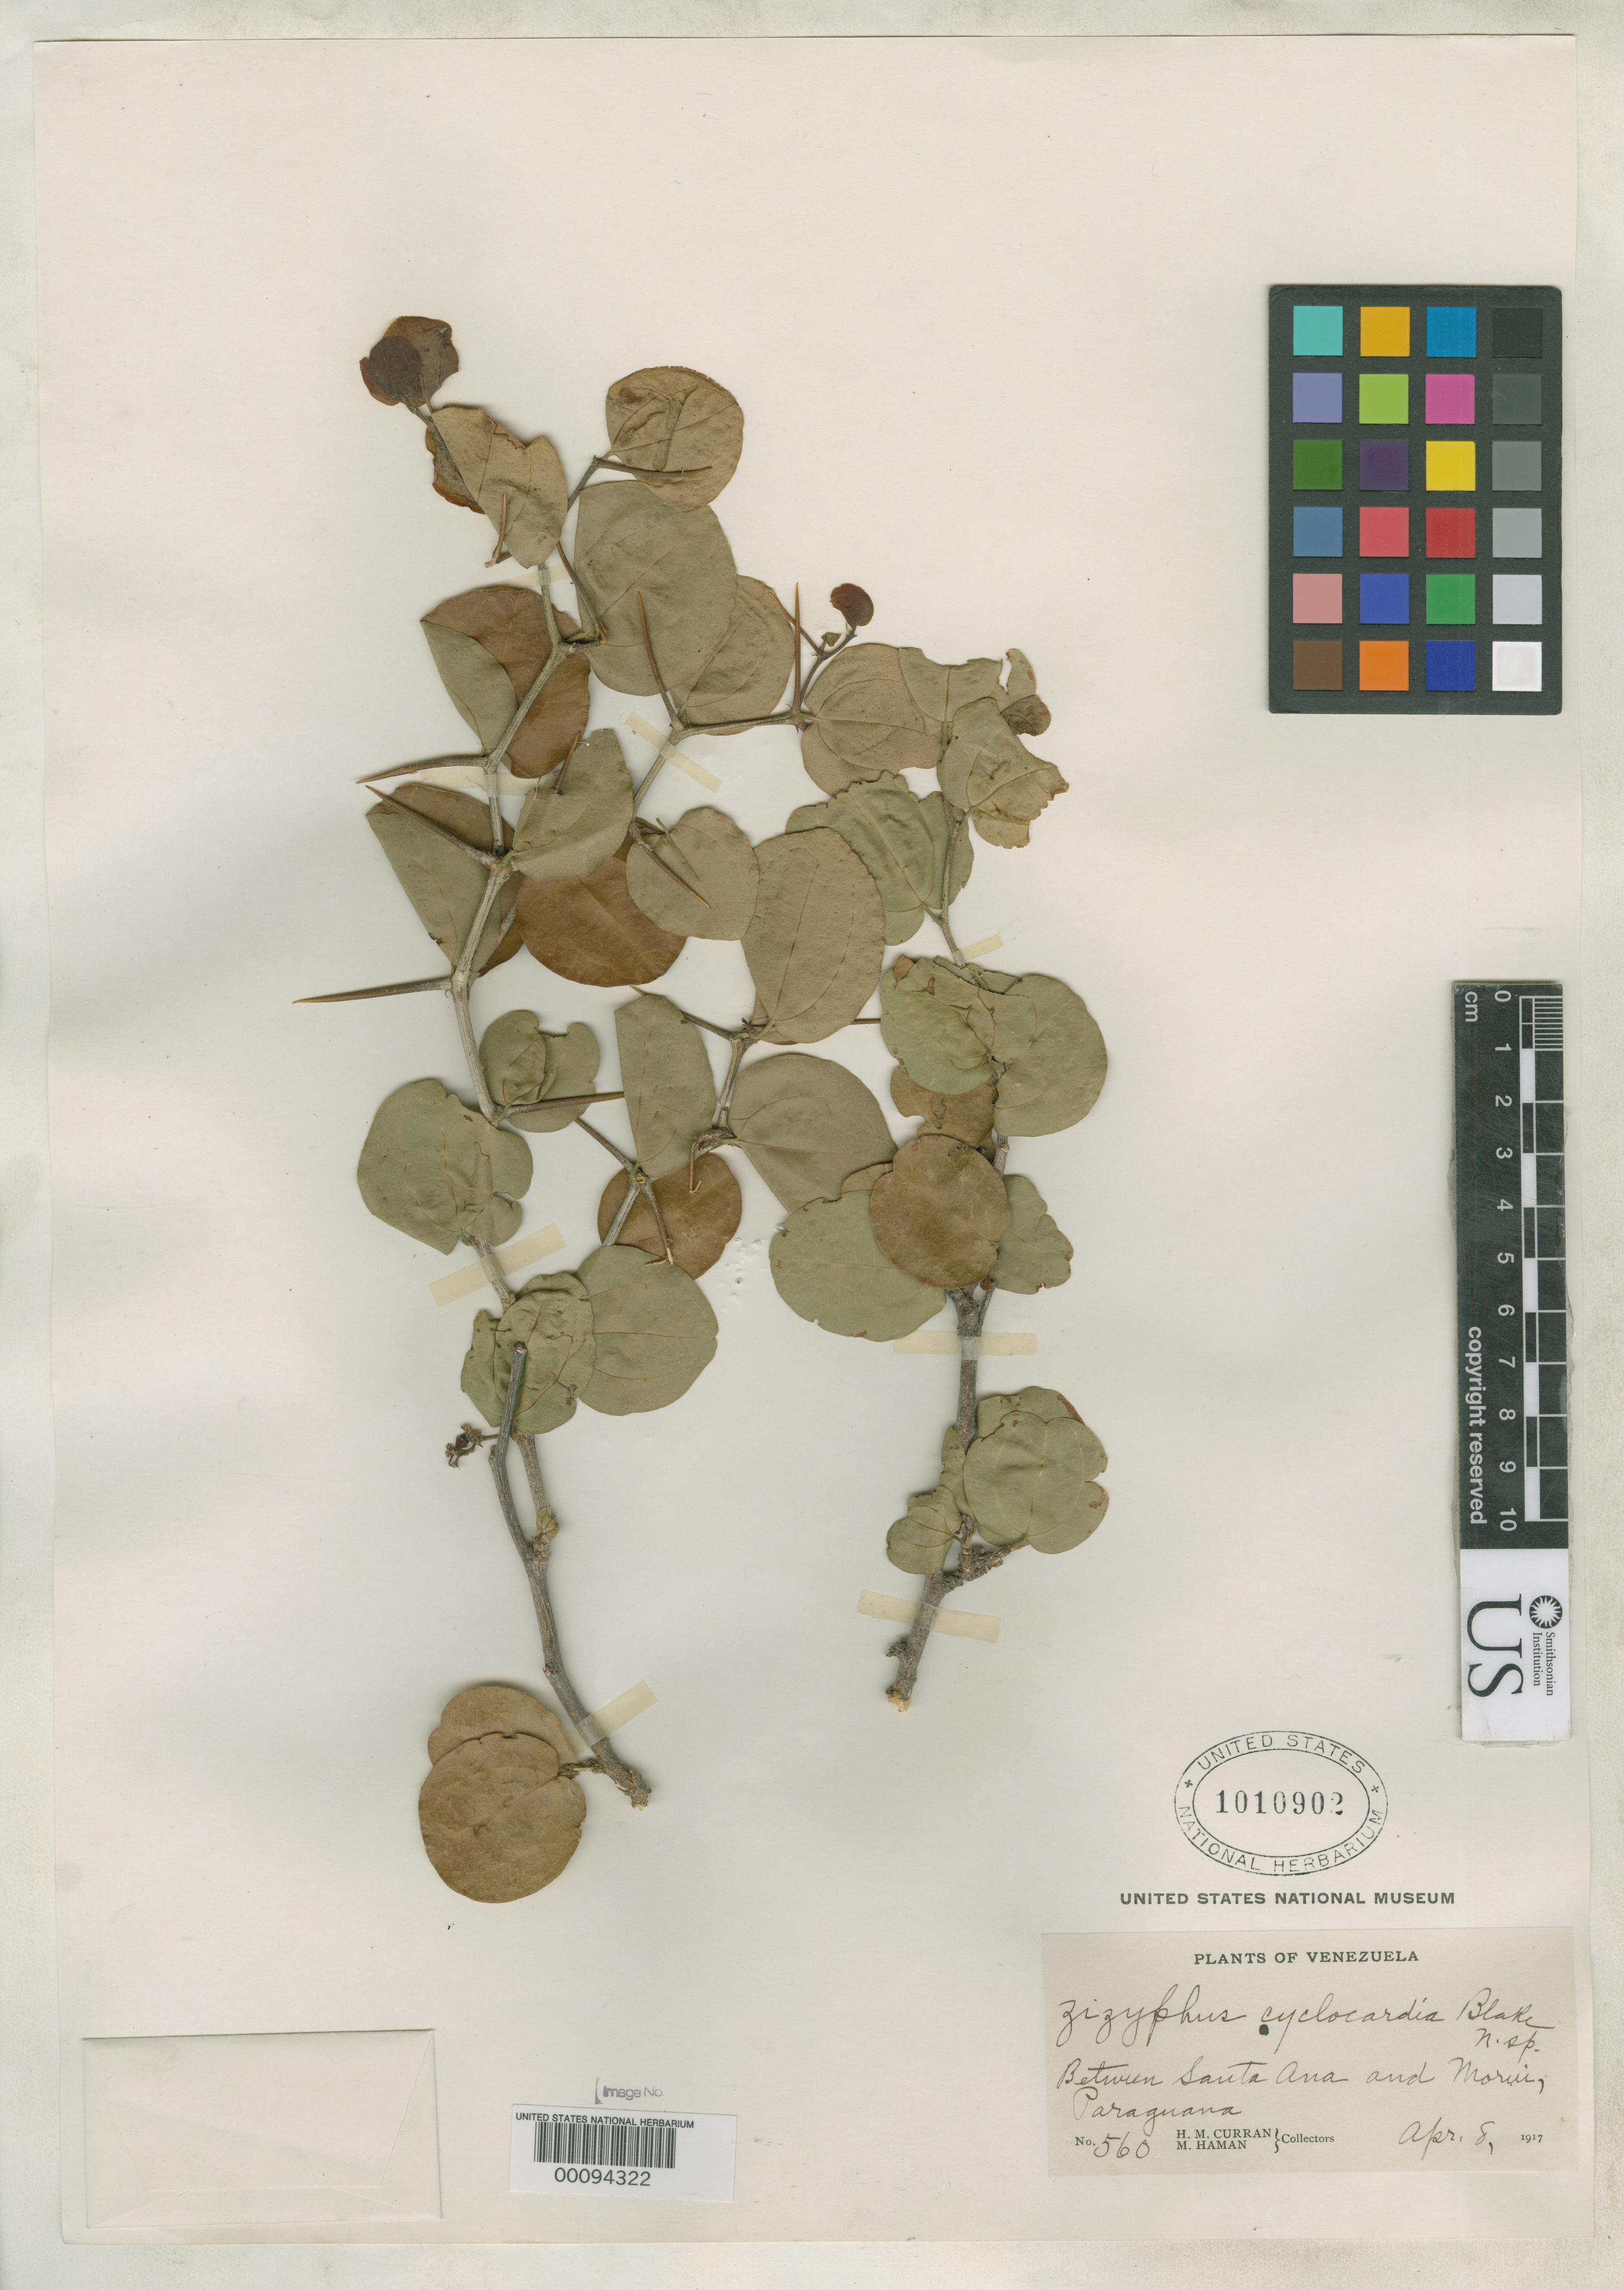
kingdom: Plantae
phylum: Tracheophyta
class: Magnoliopsida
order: Rosales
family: Rhamnaceae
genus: Ziziphus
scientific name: Ziziphus cyclocardia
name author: S.F. Blake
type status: Isotype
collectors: H. M. Curran & M. Haman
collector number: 560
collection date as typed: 08 Apr 1917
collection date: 1917-04-08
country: Venezuela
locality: Between Santa Ana and Morui, Paraguana.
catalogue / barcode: US 1010902